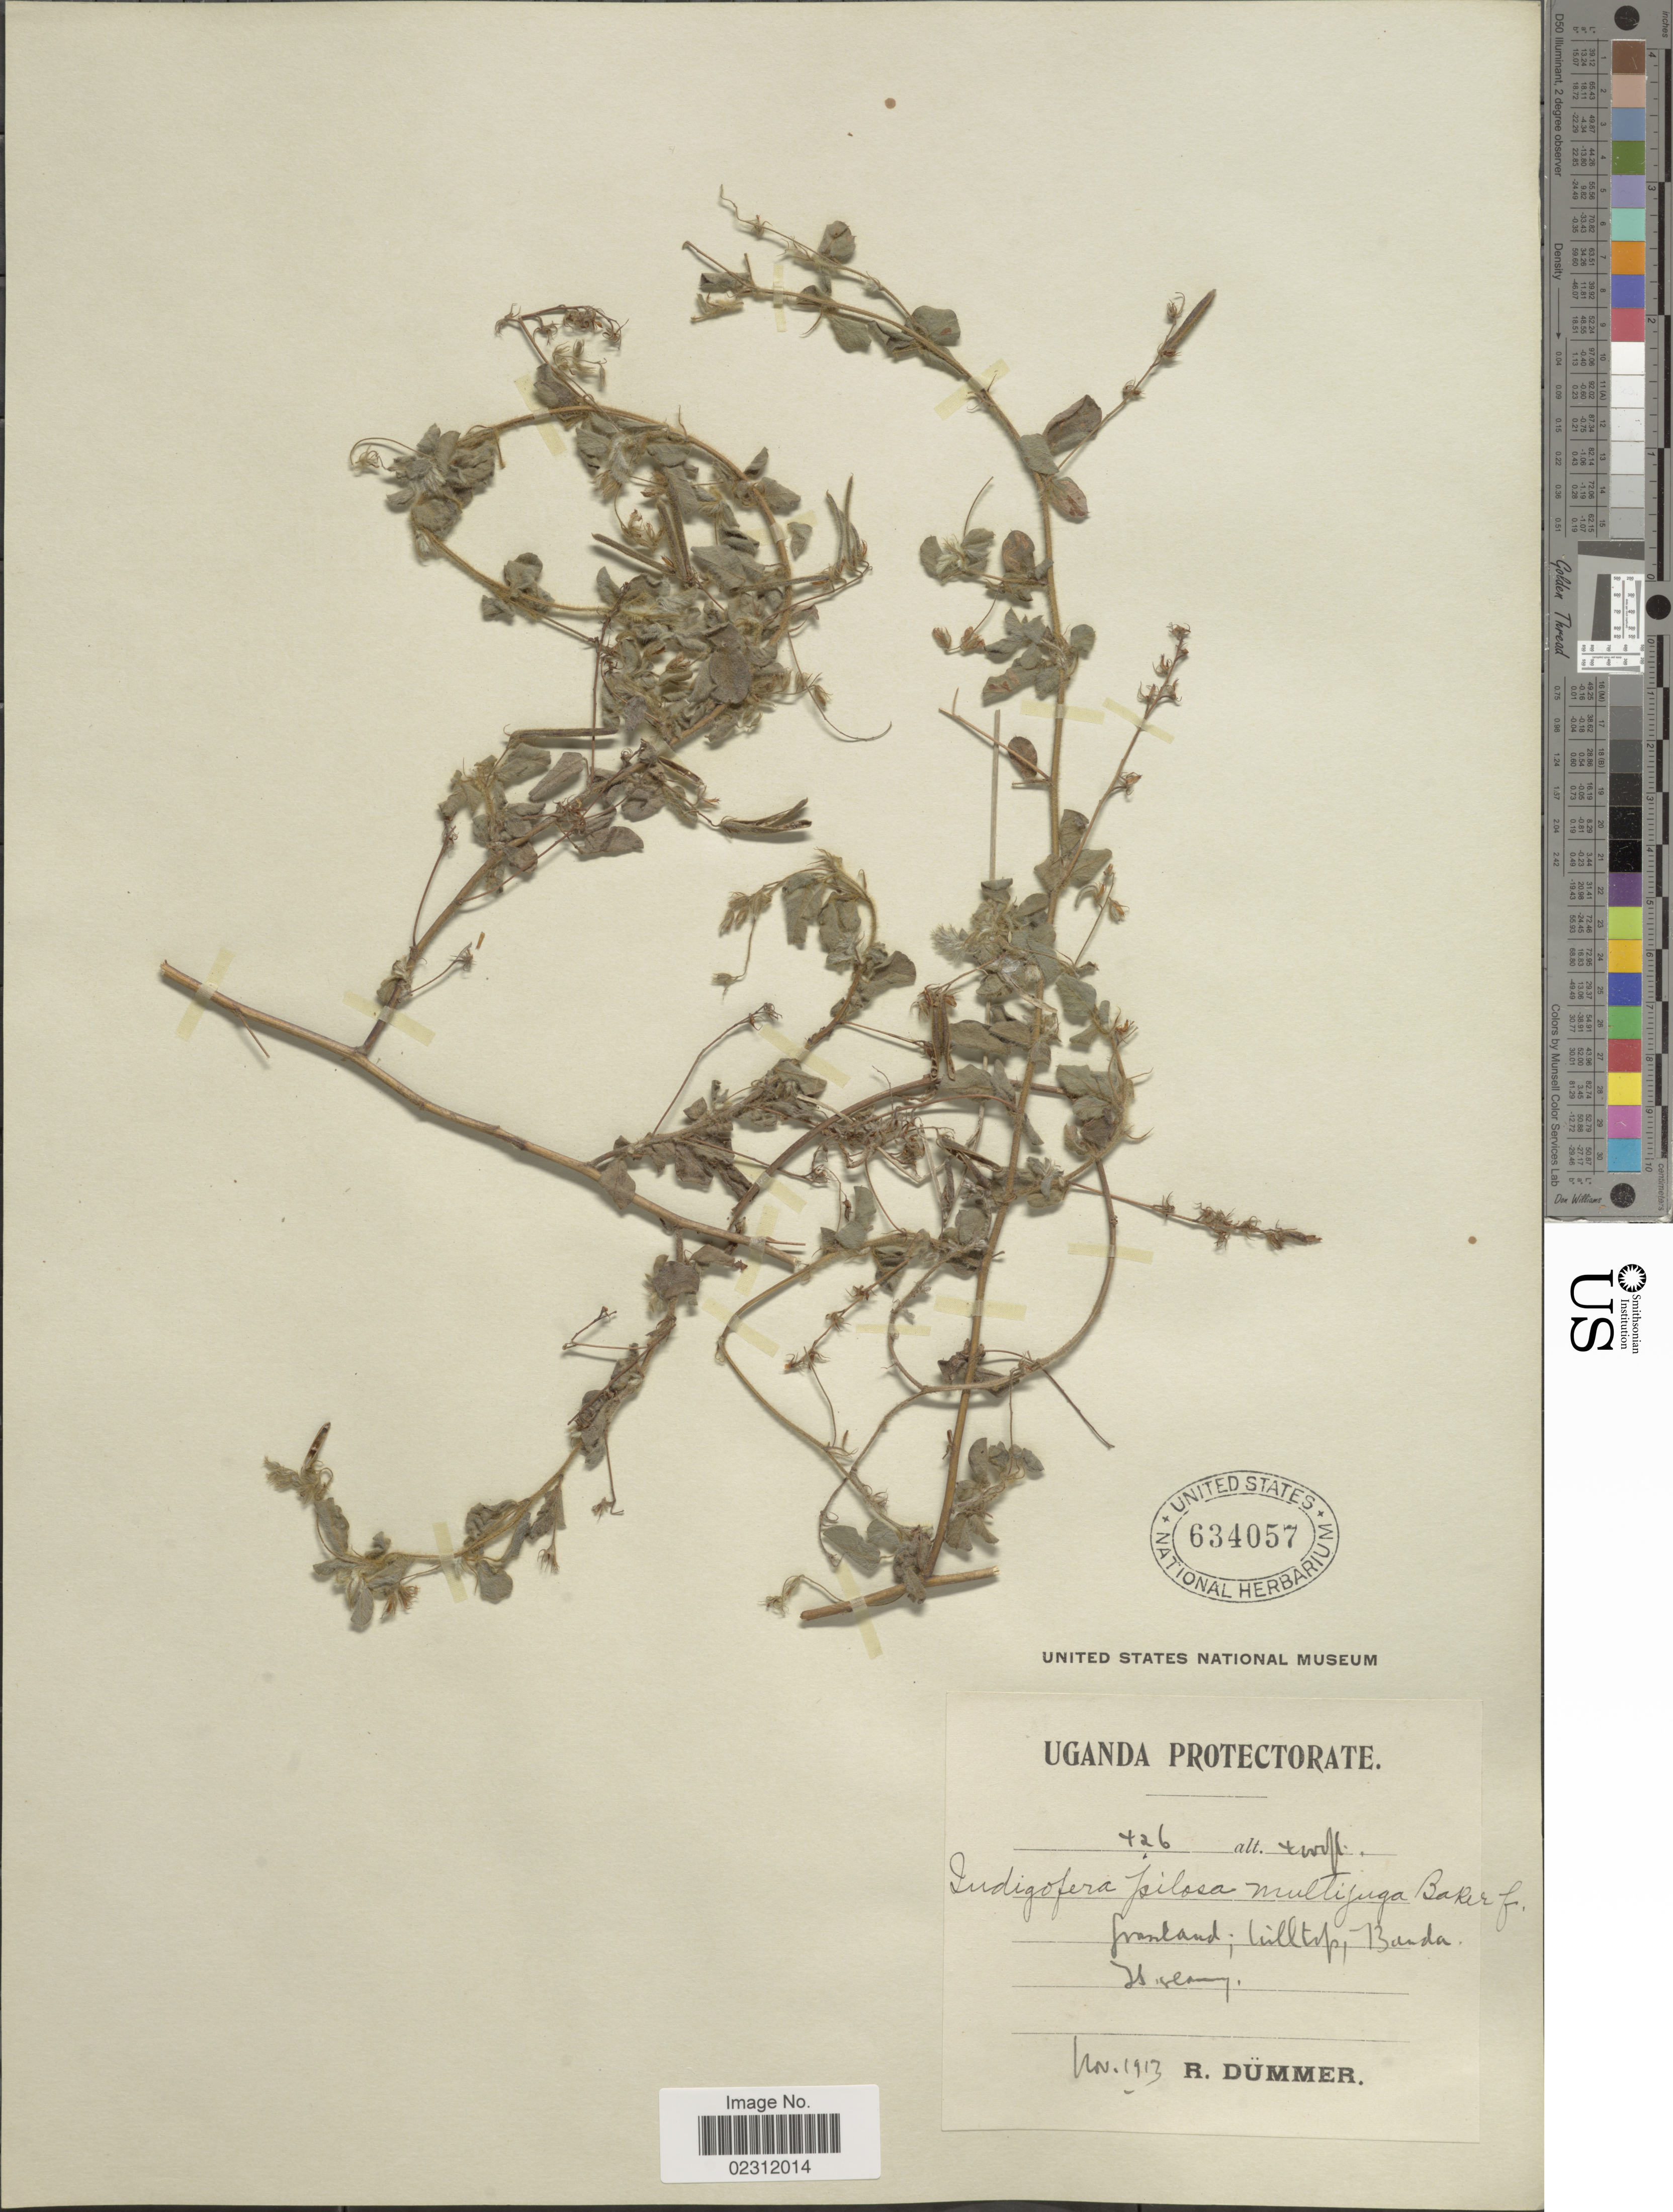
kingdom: Plantae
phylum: Tracheophyta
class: Magnoliopsida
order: Fabales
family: Fabaceae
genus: Indigofera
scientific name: Indigofera pilosa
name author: Poir.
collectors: R. A. Dümmer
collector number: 426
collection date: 1913-11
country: Uganda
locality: Uganda Protectorate, Banda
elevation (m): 1219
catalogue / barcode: US 634057